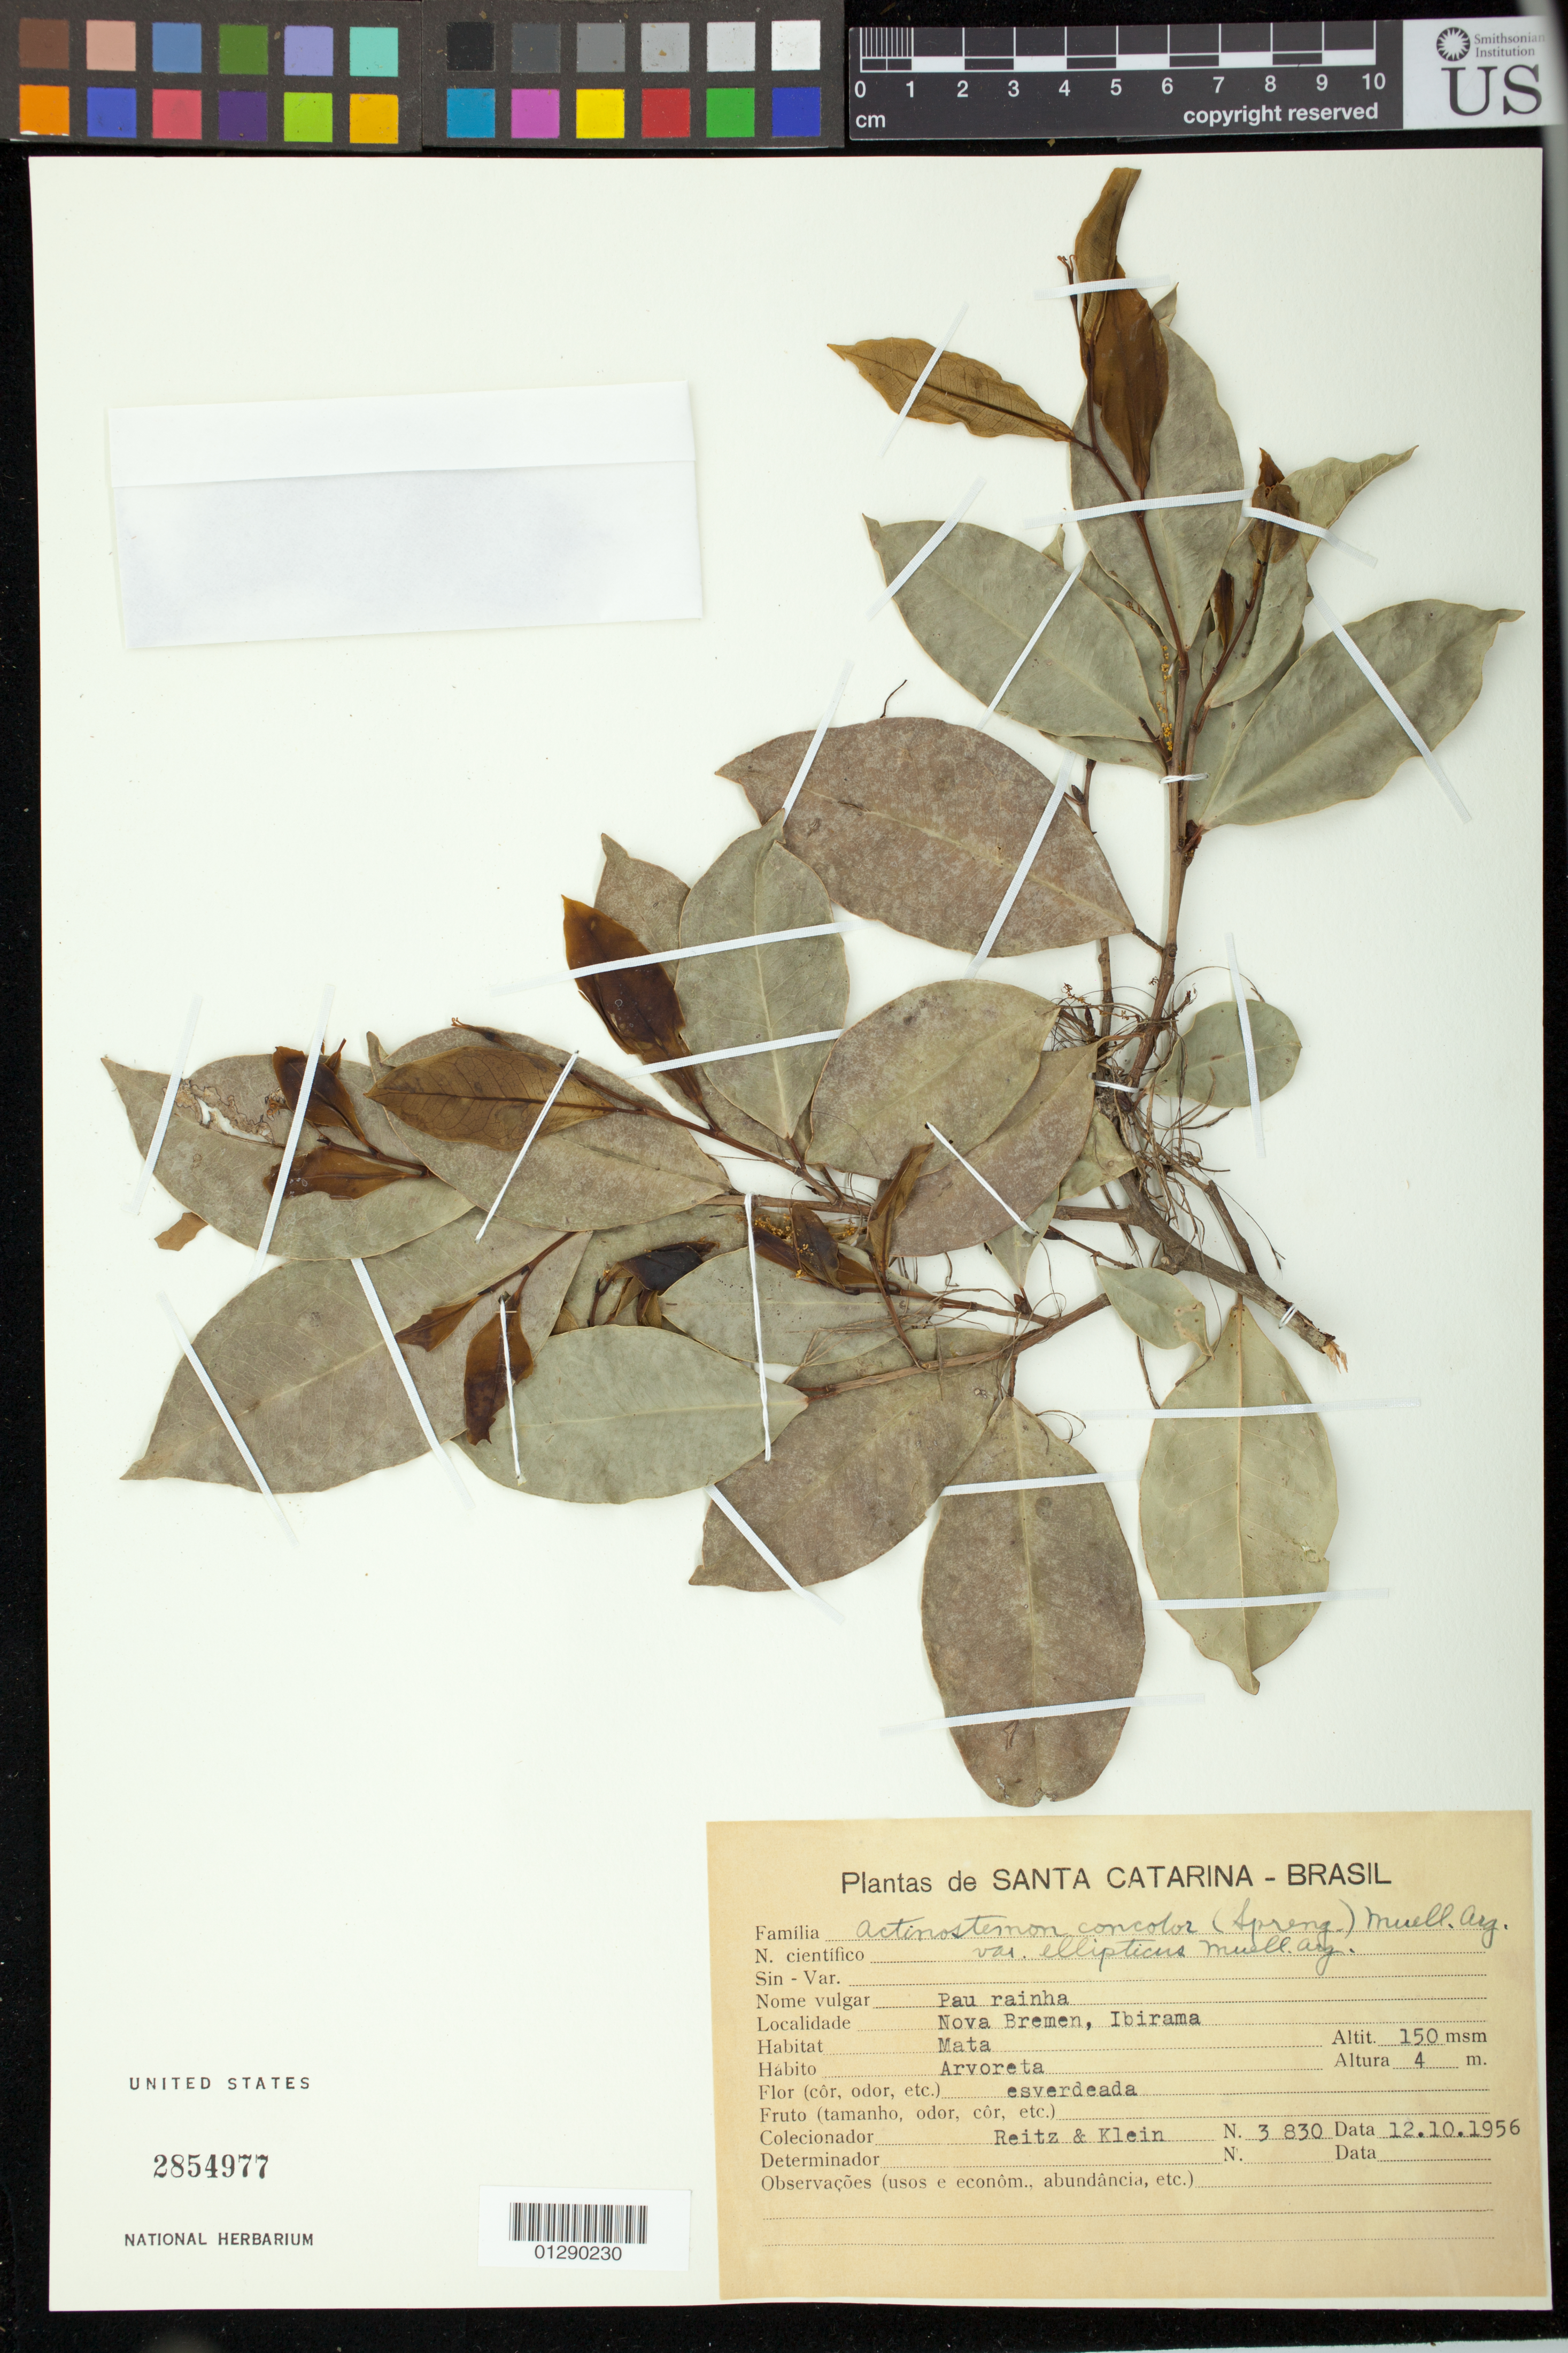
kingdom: Plantae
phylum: Tracheophyta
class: Magnoliopsida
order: Malpighiales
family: Euphorbiaceae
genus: Actinostemon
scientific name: Actinostemon concolor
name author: (Spreng.) Müll. Arg.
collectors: -- Reitz & Klein, --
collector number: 3830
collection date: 1956-10-12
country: Brazil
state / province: Santa Catarina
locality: Nova Bremen, Ibirama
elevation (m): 150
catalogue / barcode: US 2854977